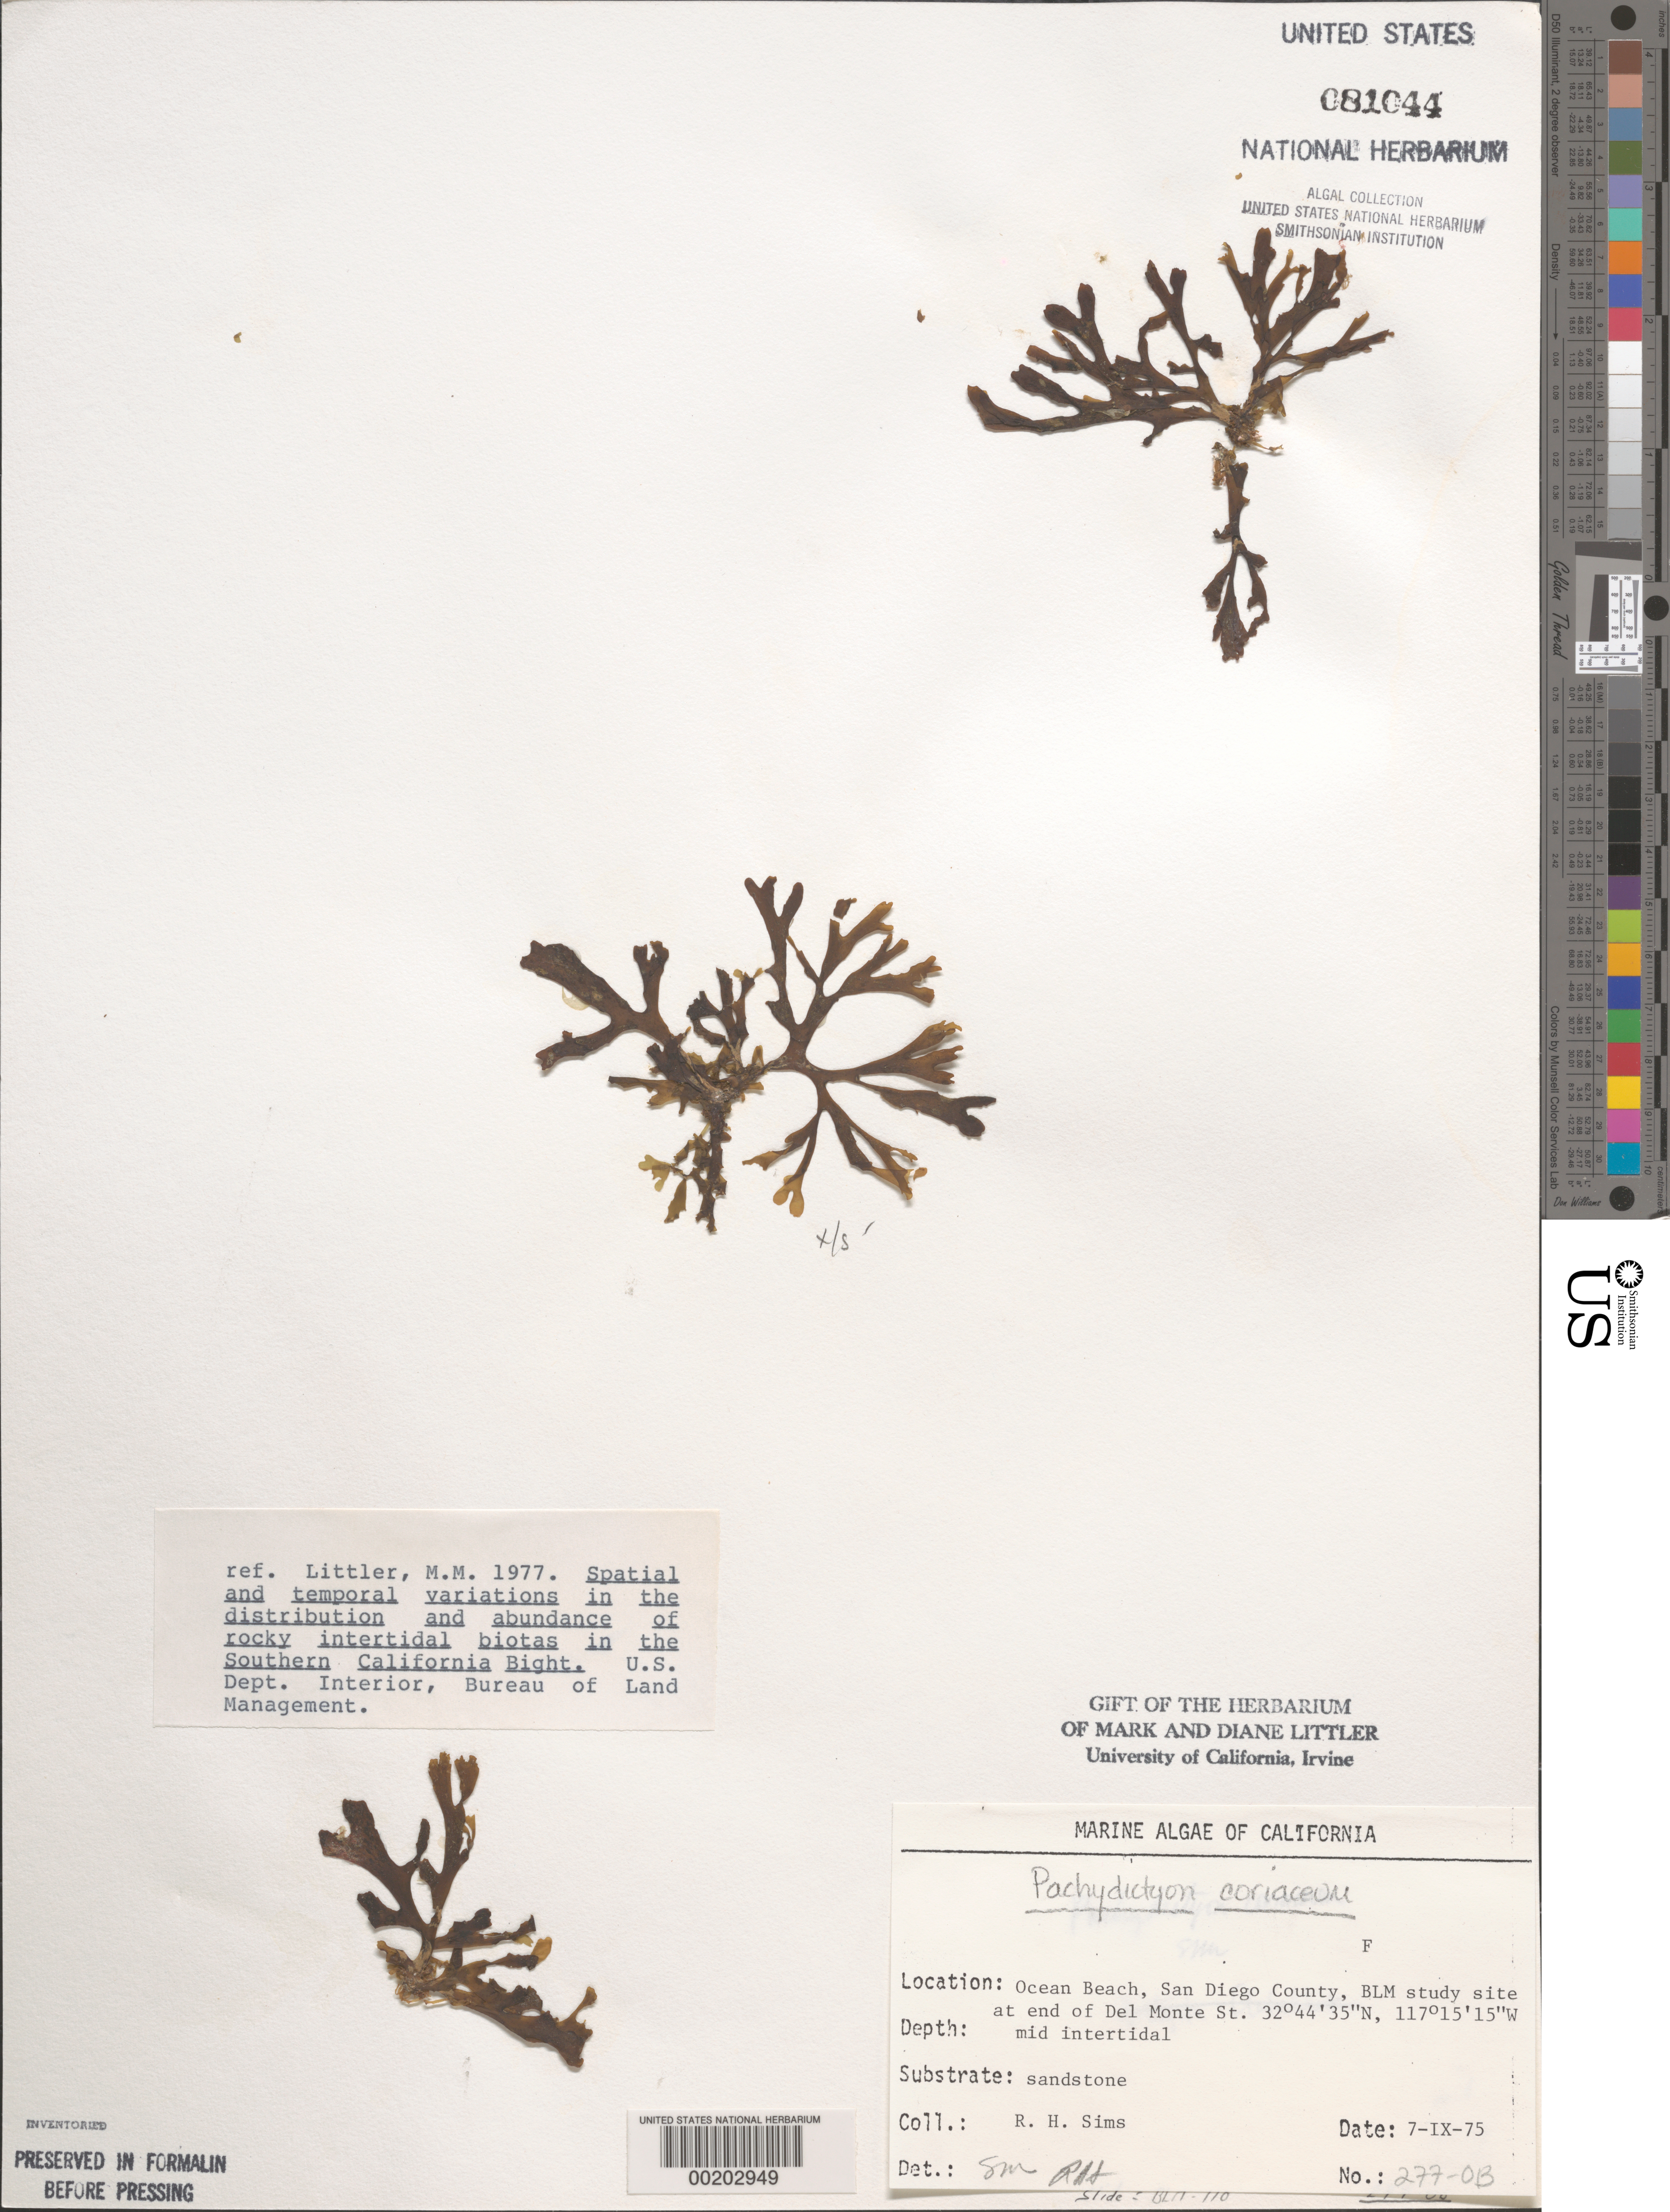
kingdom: Chromista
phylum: Ochrophyta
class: Phaeophyceae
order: Dictyotales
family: Dictyotaceae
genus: Pachydictyon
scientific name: Pachydictyon coriaceum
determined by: Sims, Robert H.; Murray, S. N.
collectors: R. H. Sims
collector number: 277-ob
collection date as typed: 07 Sep 1975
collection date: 1975-09-07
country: United States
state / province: California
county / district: San Diego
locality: End of Del Monte Street, Ocean Beach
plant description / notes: BLM-SOCALBIGHT Rocky Intertidal Survey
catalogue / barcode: US 81044